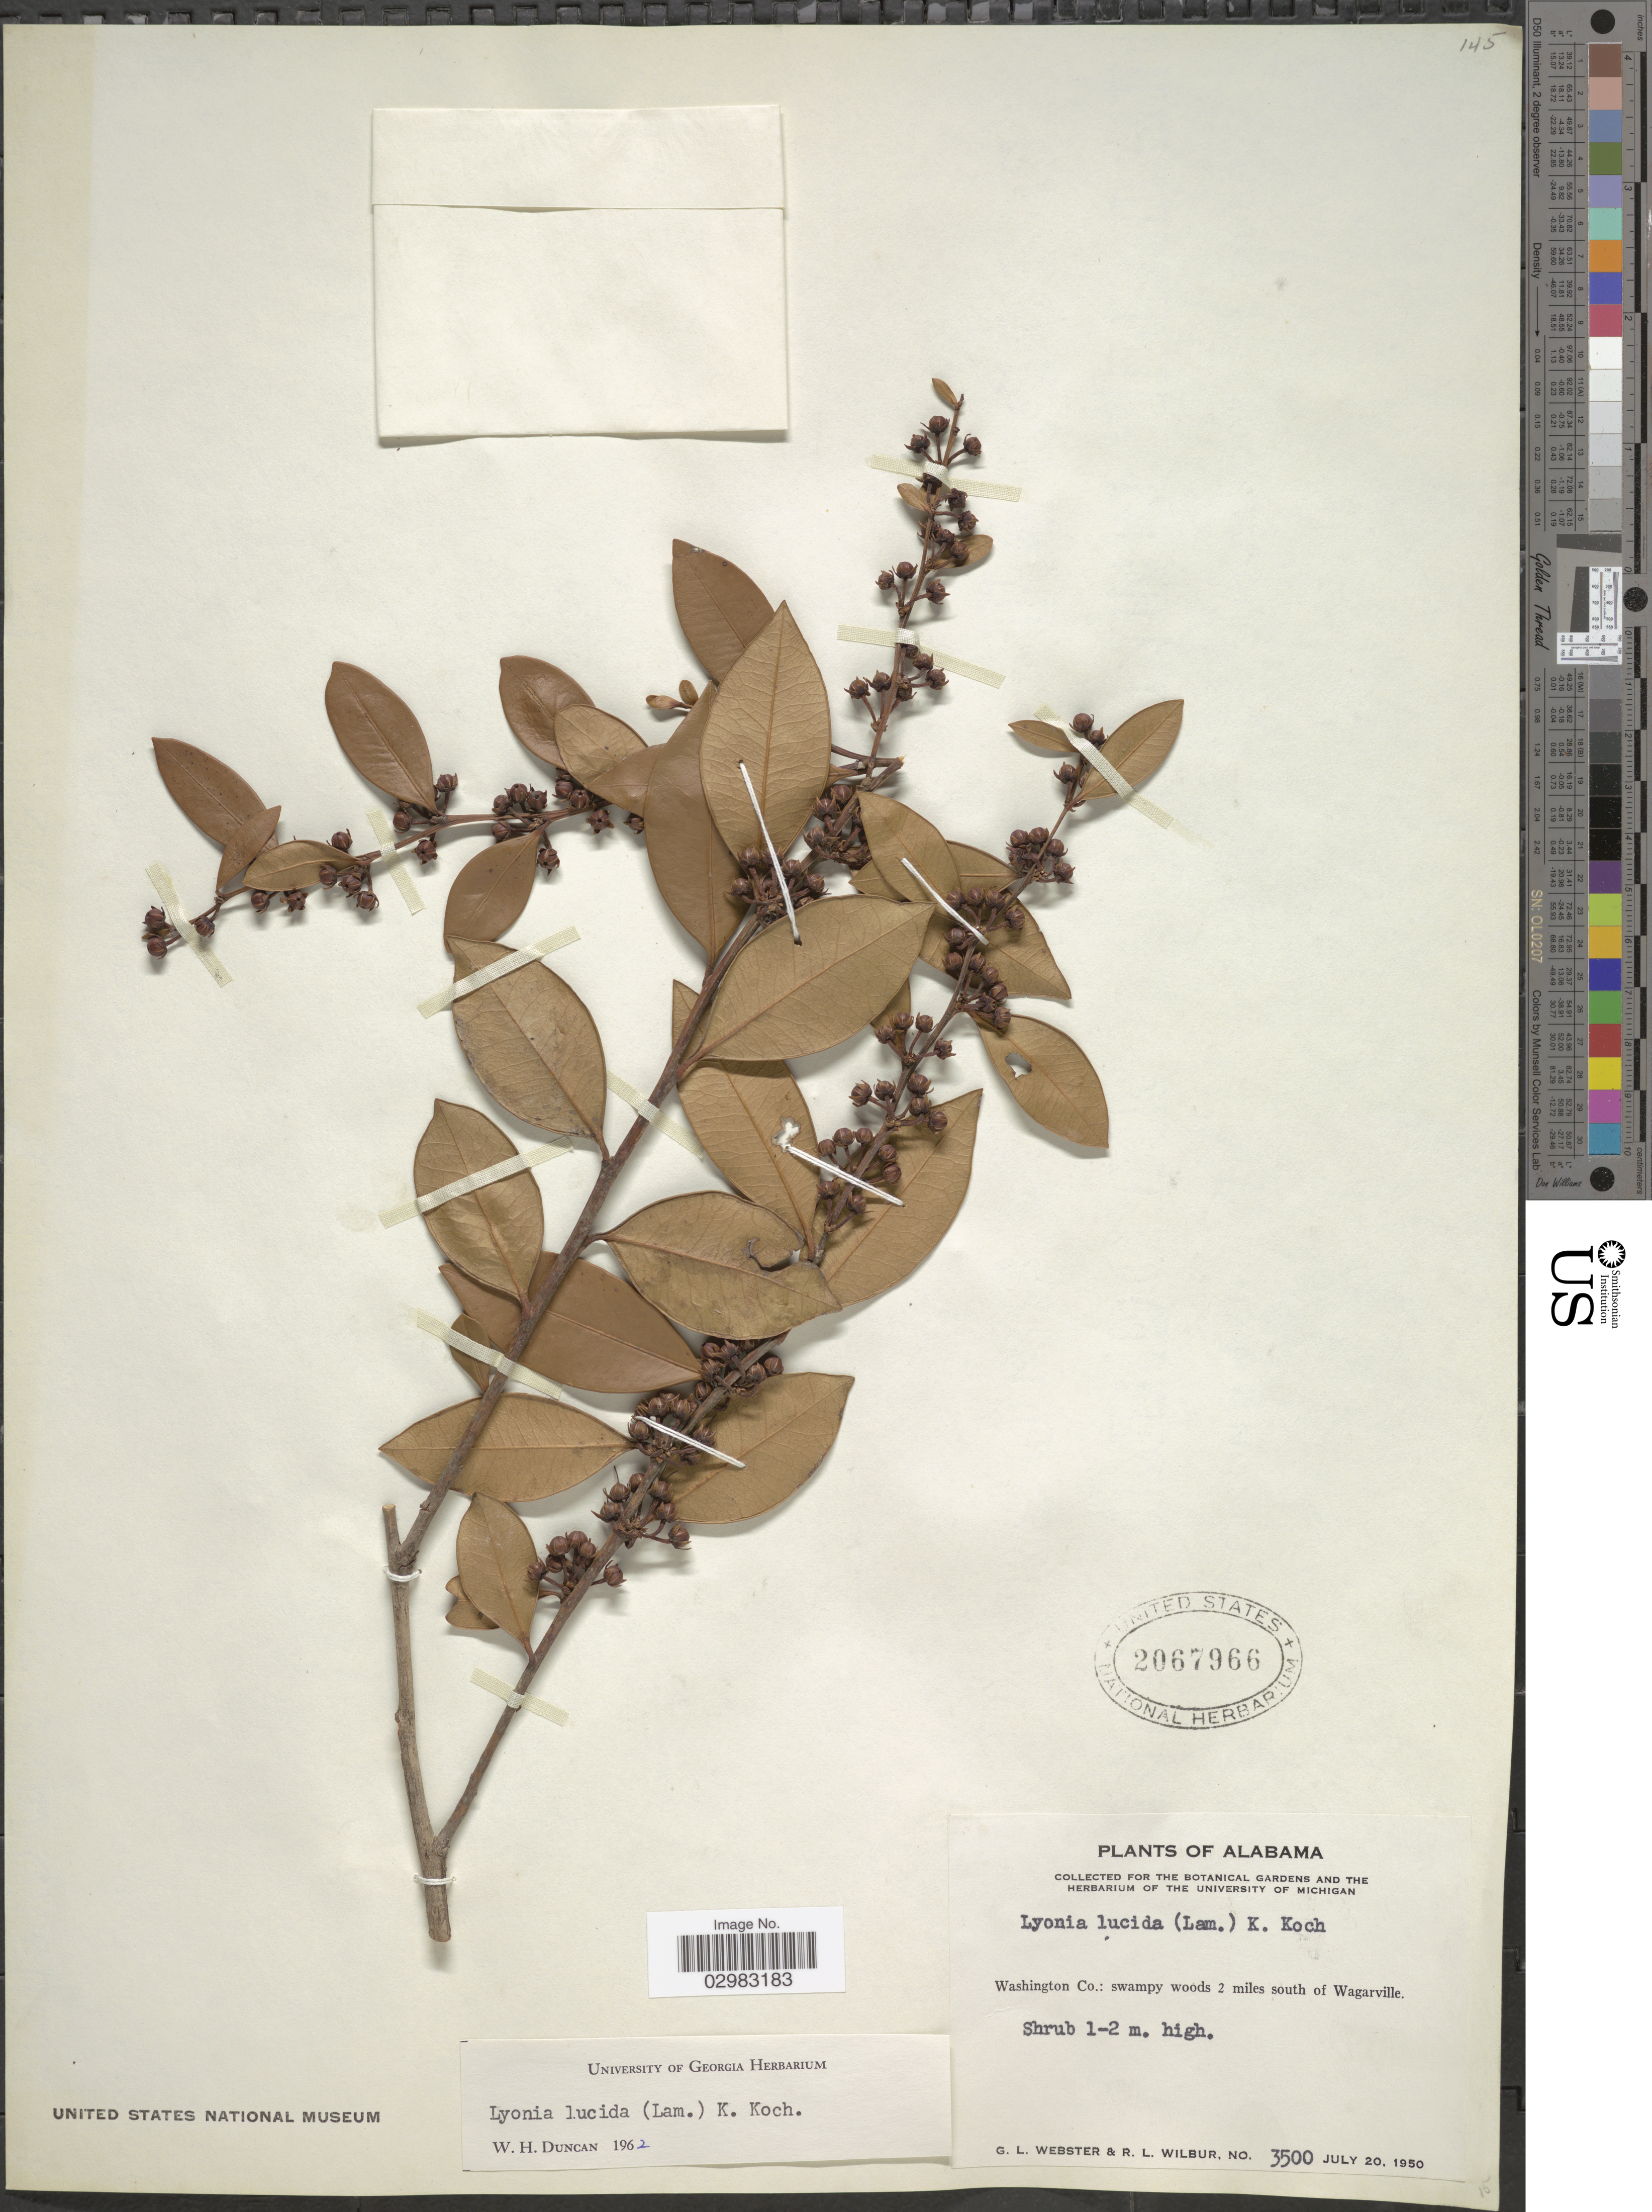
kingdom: Plantae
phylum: Tracheophyta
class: Magnoliopsida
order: Ericales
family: Ericaceae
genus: Lyonia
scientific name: Lyonia lucida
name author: K. Koch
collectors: G. L. Webster & R. L. Wilbur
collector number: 3500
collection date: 1950-07-20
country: United States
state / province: Alabama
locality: Washington Co.: swampy woods 2 miles south of Wagarville.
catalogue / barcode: US 2067966